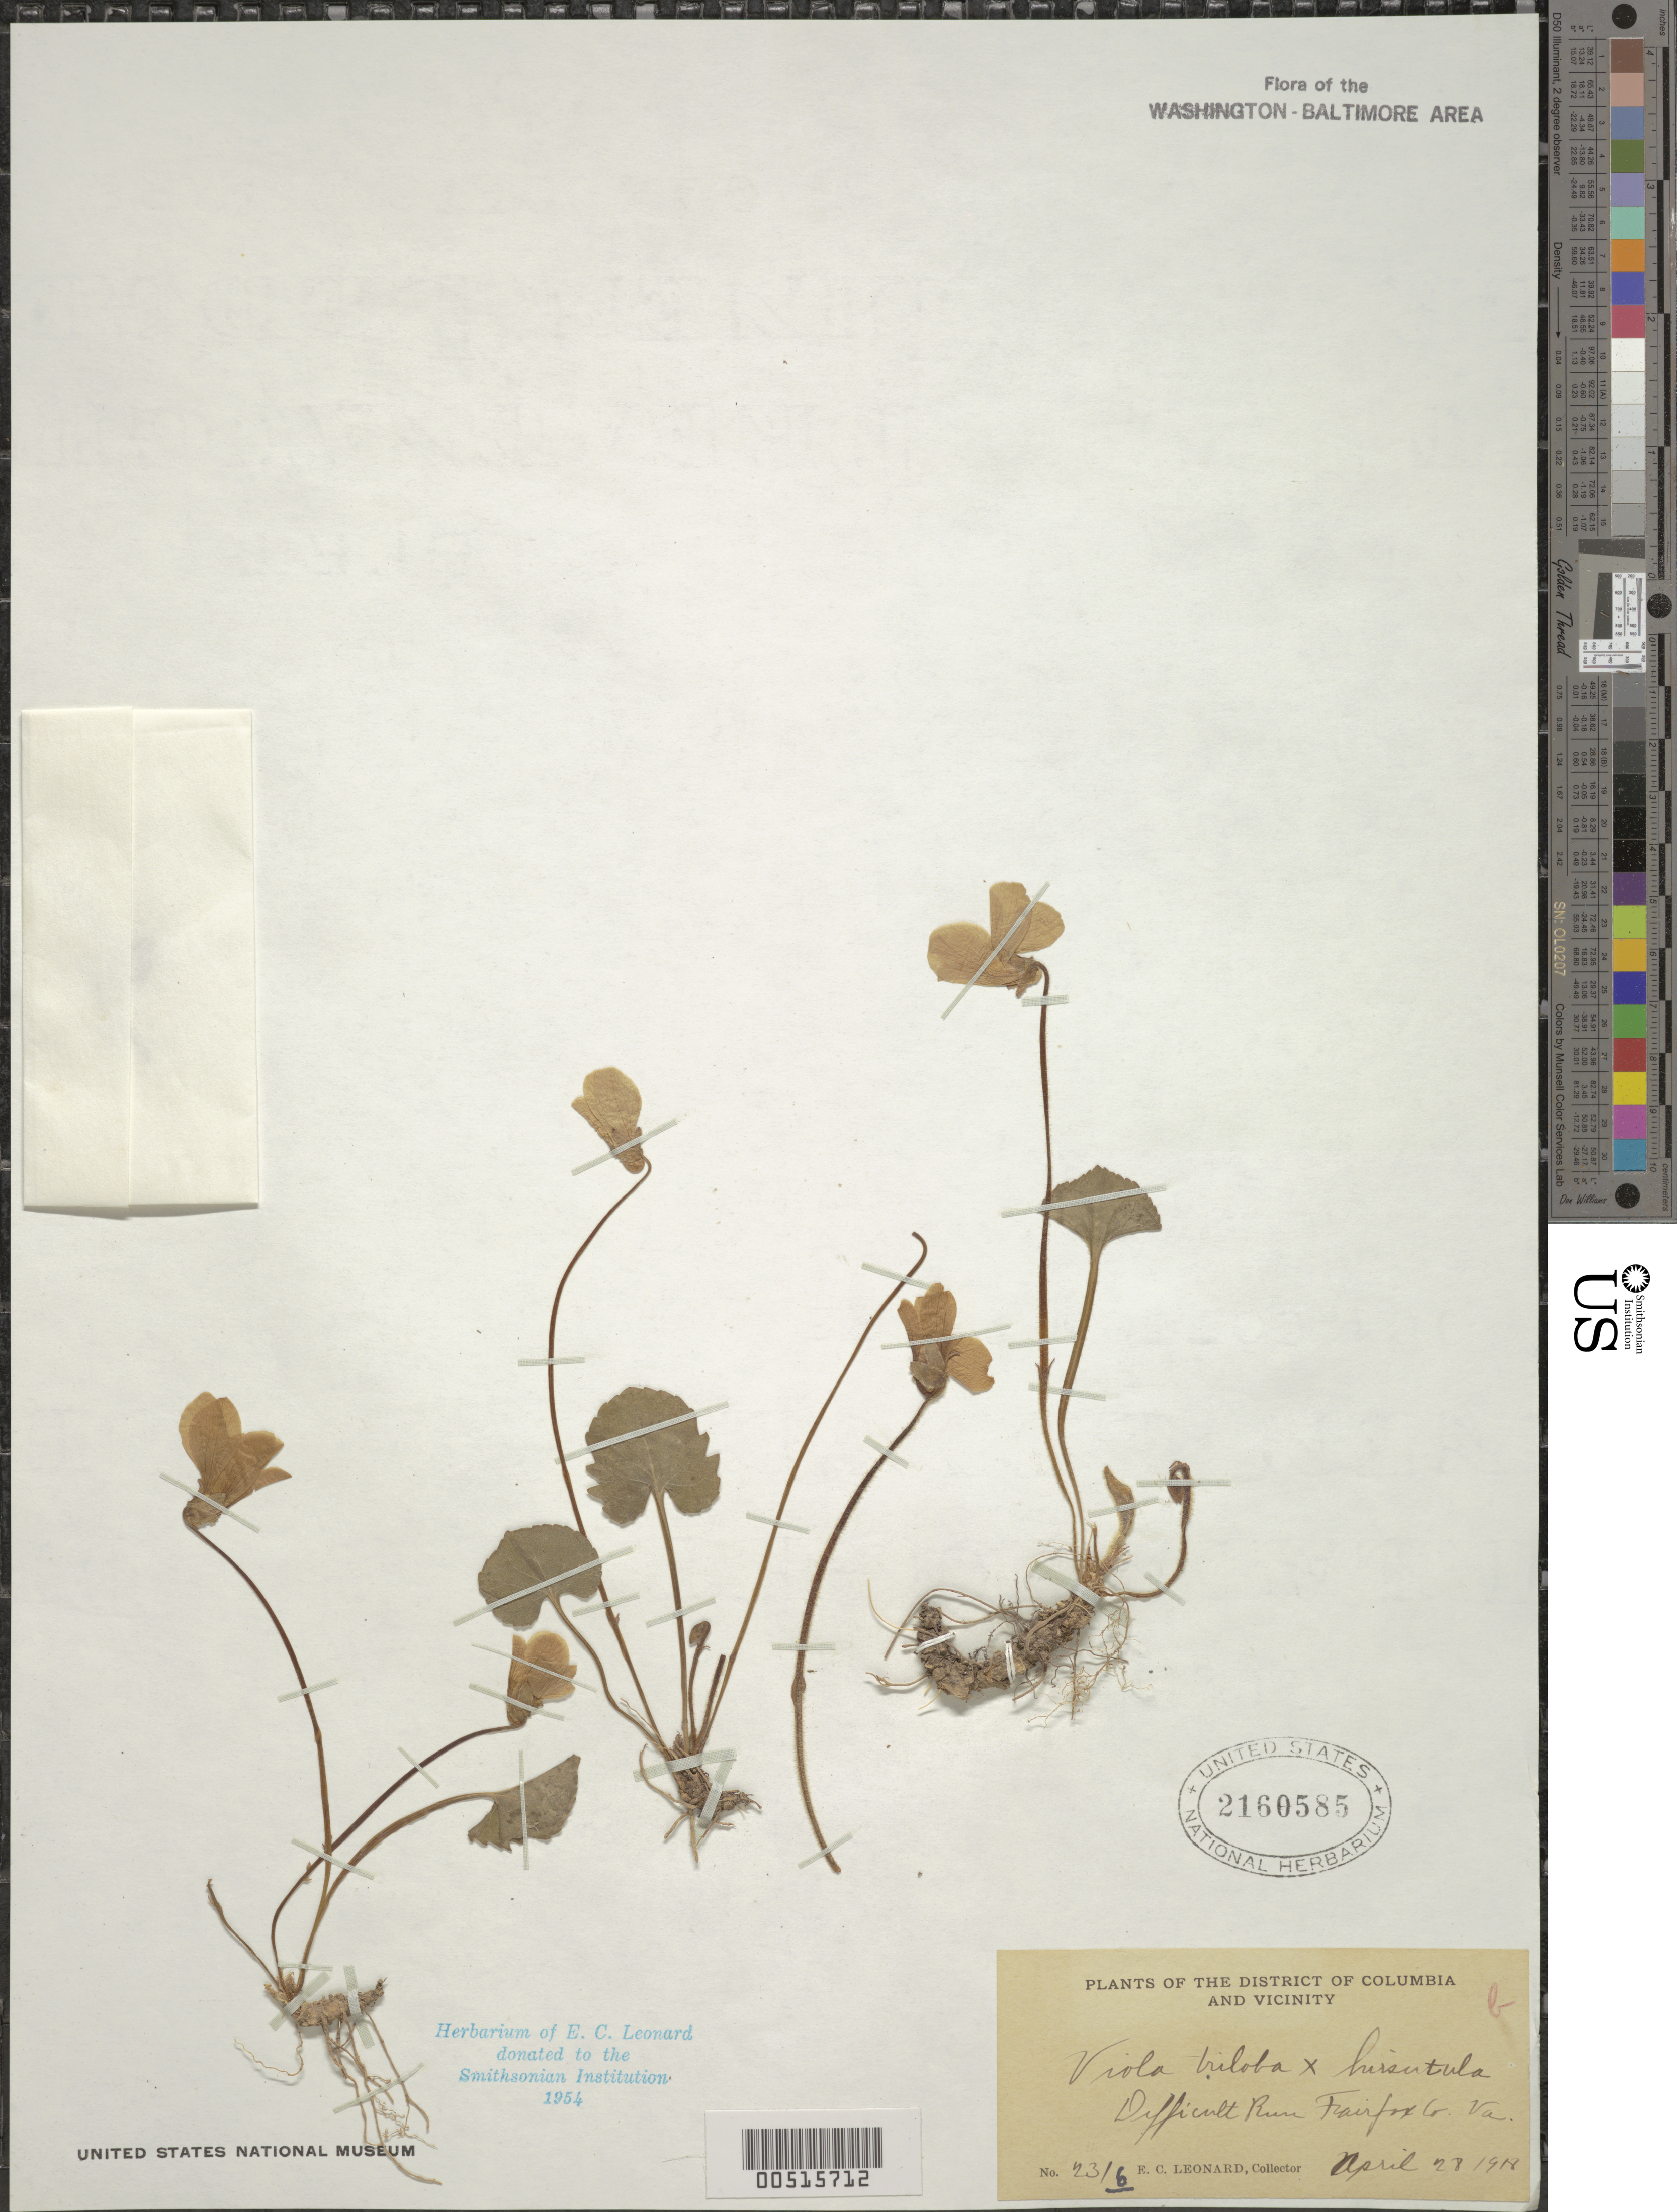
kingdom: Plantae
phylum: Tracheophyta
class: Magnoliopsida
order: Malpighiales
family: Violaceae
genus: Viola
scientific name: Viola palmata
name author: L.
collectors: E. C. Leonard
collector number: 2316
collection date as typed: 28 Apr 1918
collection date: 1918-04-28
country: United States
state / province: Virginia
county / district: Fairfax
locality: Difficult Run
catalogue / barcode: US 2160585